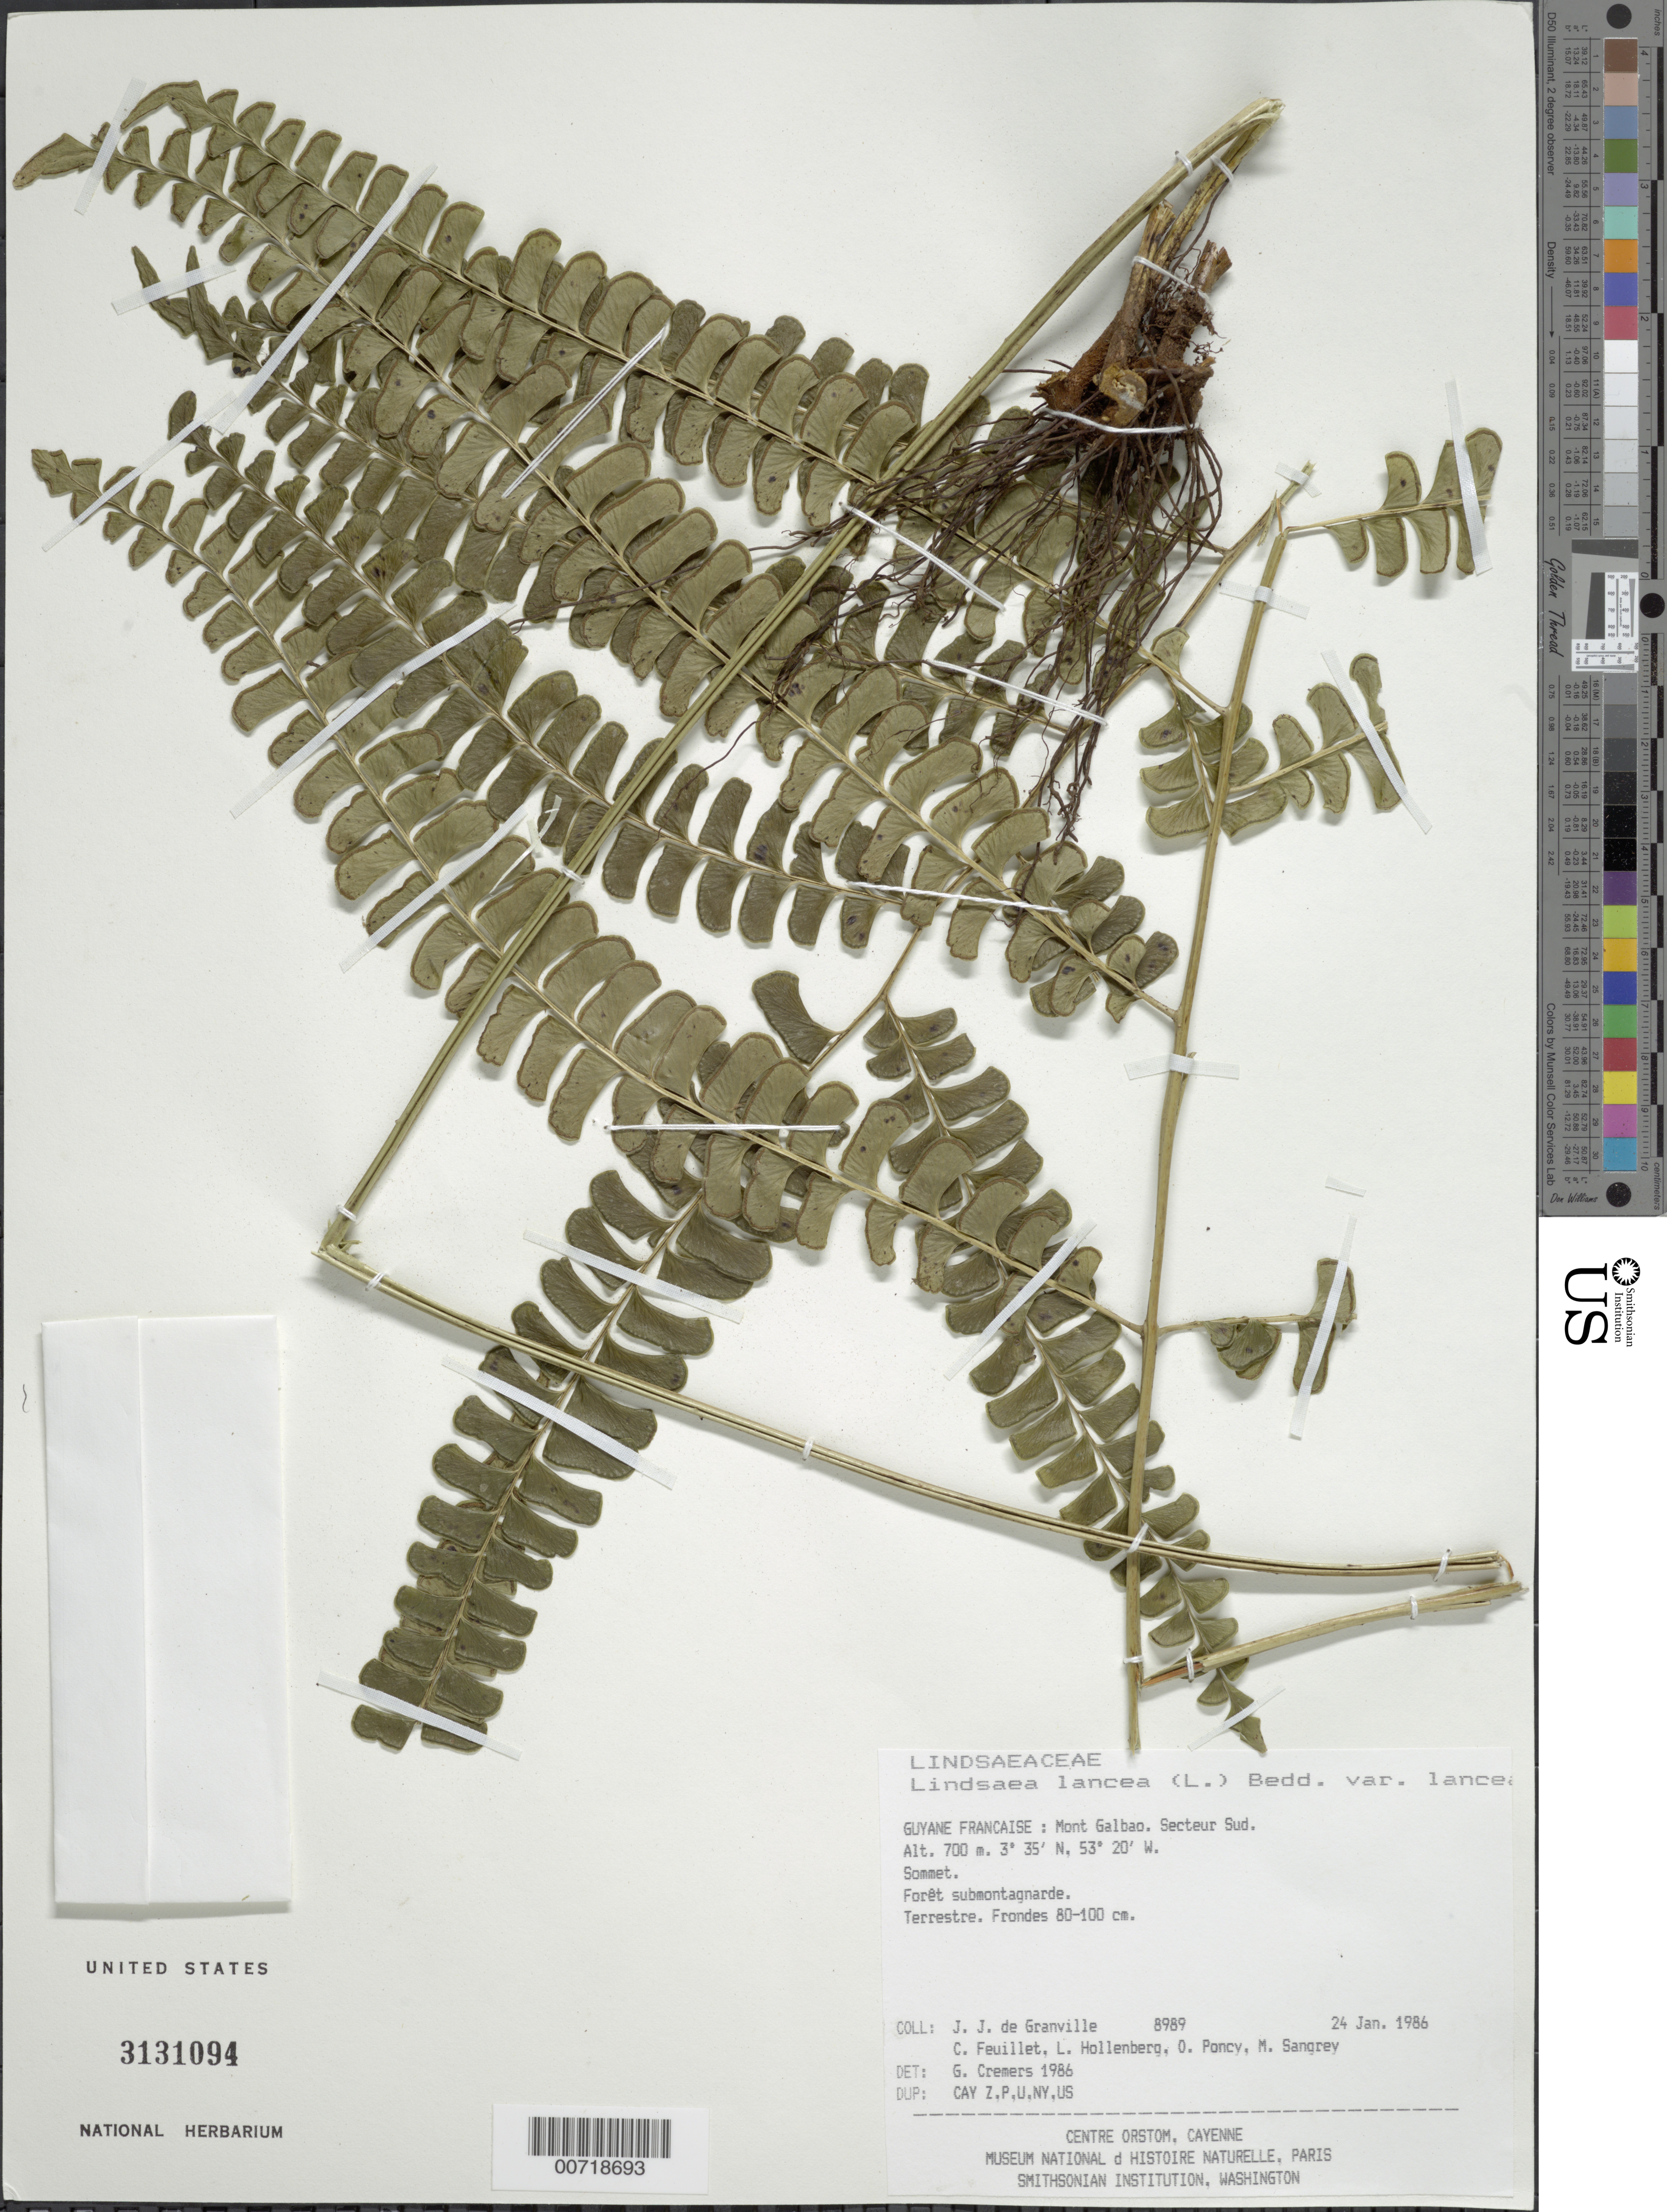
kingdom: Plantae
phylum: Tracheophyta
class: Polypodiopsida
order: Polypodiales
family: Lindsaeaceae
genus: Lindsaea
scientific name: Lindsaea lancea var. lancea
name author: (L.) Bedd.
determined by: Cremers, Georges A.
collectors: J.-J. de Granville, C. Feuillet, L. Hollenberg, O. Poncy & M. S. Sangrey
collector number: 8989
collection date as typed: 24-Jan-86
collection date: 1986-01-24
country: French Guiana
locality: Mont Galbao. Secteur Sud. Sommet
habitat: Forêt submontagnarde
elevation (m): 700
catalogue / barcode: US 3131094